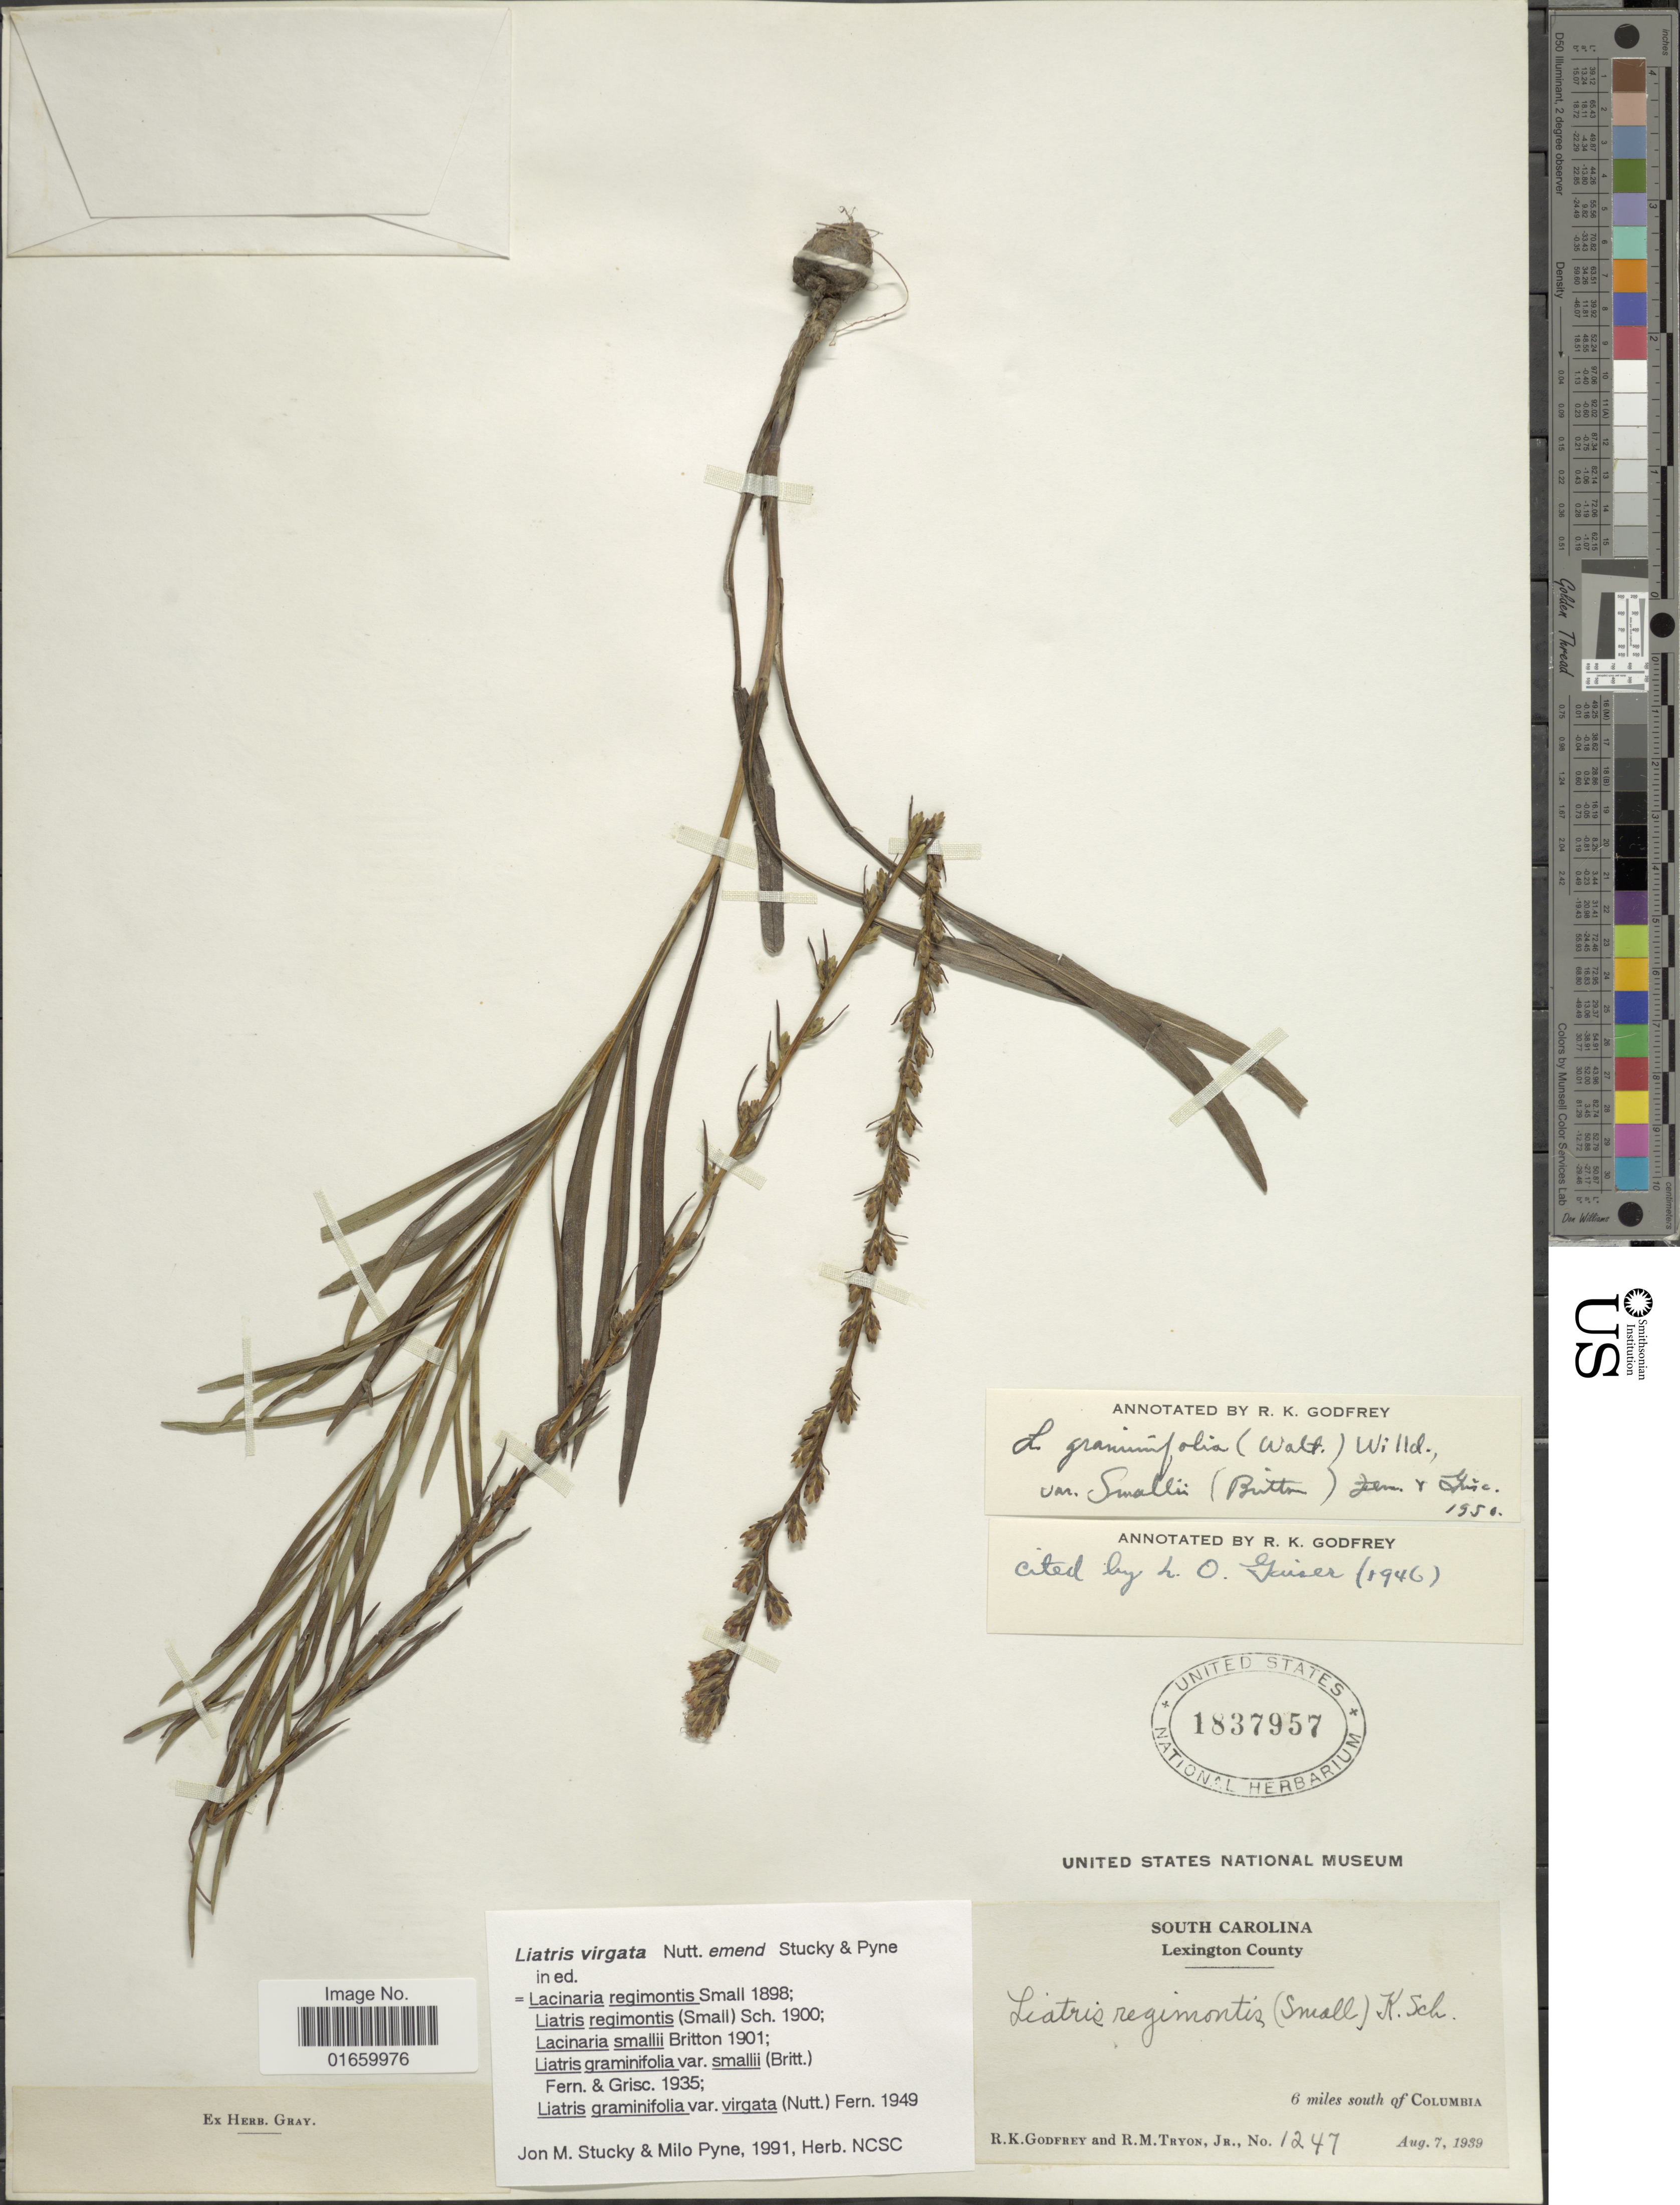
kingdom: Plantae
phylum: Tracheophyta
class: Magnoliopsida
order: Asterales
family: Asteraceae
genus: Liatris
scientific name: Liatris virgata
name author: Nutt.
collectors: R. K. Godfrey & R. M. Tryon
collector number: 1247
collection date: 1939-08-07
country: United States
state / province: South Carolina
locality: Lexington County, 6 miles south of Columbia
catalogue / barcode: US 1837957